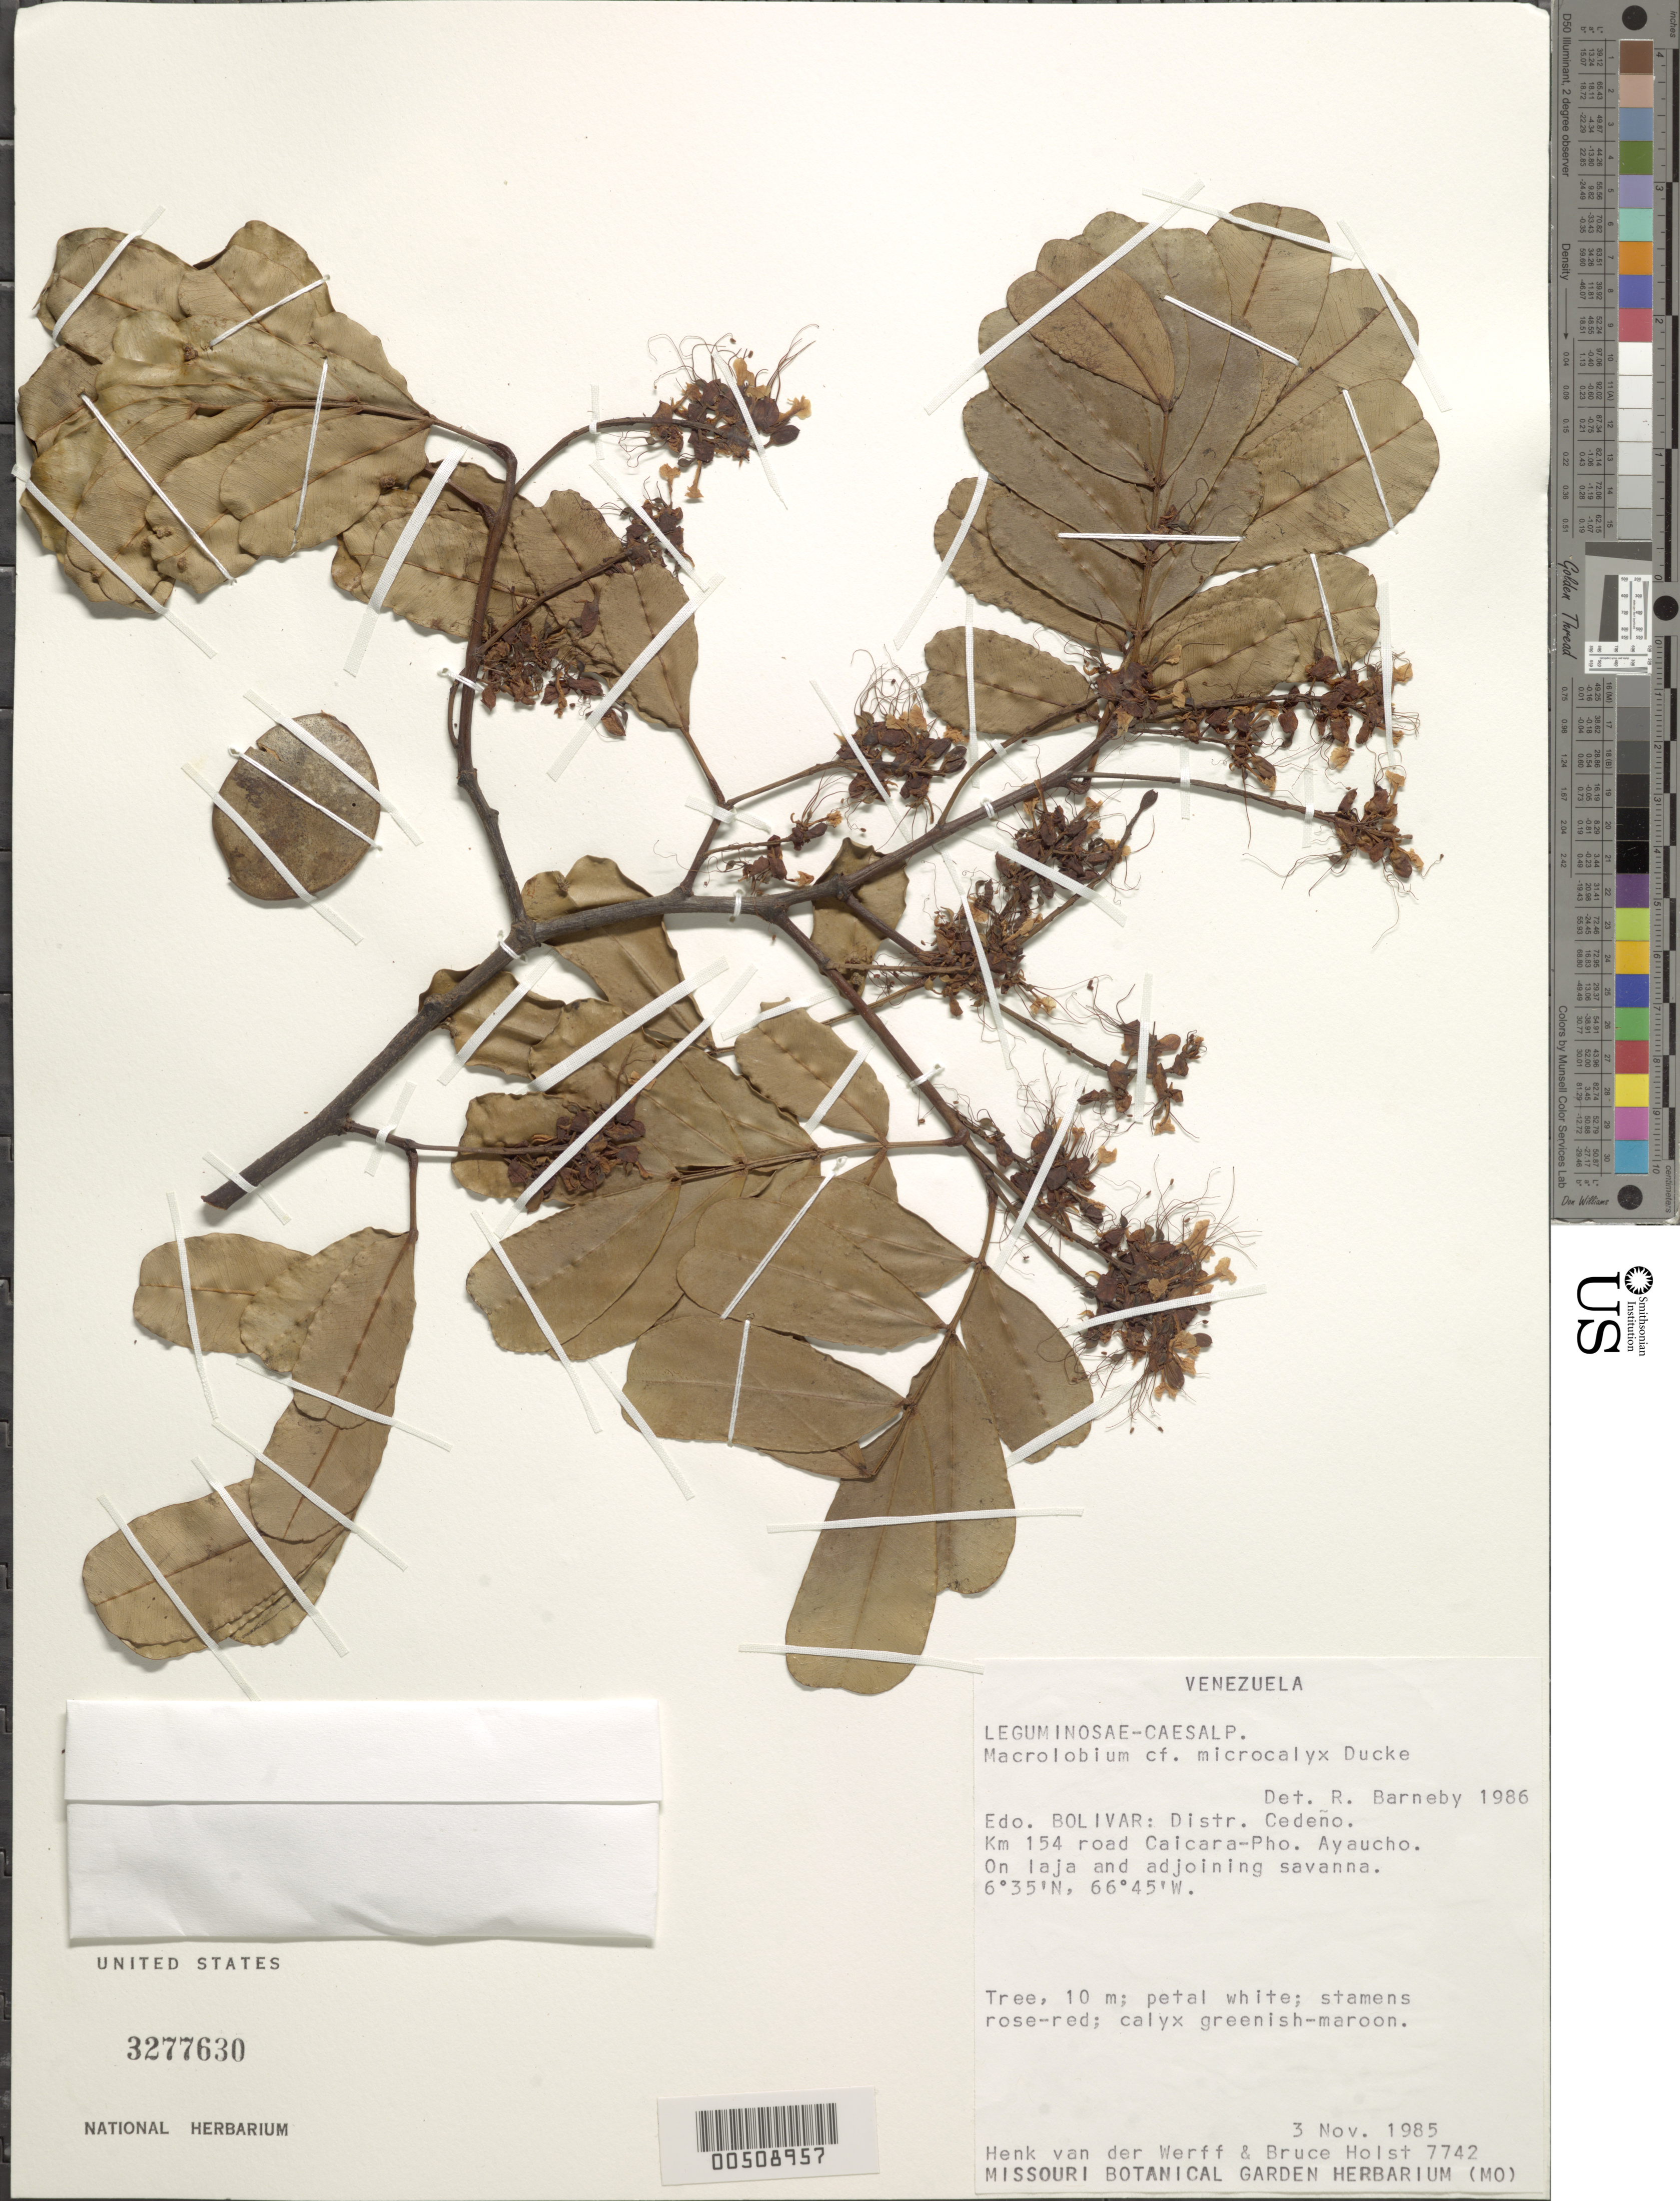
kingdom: Plantae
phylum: Tracheophyta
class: Magnoliopsida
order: Fabales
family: Fabaceae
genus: Macrolobium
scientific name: Macrolobium multijugum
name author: (DC.) Benth.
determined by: Trujillo, A. M.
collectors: H. van der Werff & B. Holst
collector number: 7742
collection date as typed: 03 Nov 1985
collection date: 1985-11-03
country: Venezuela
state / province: Bolivar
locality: Cedeno, caicara-pho. ayaucho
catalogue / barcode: US 3277630